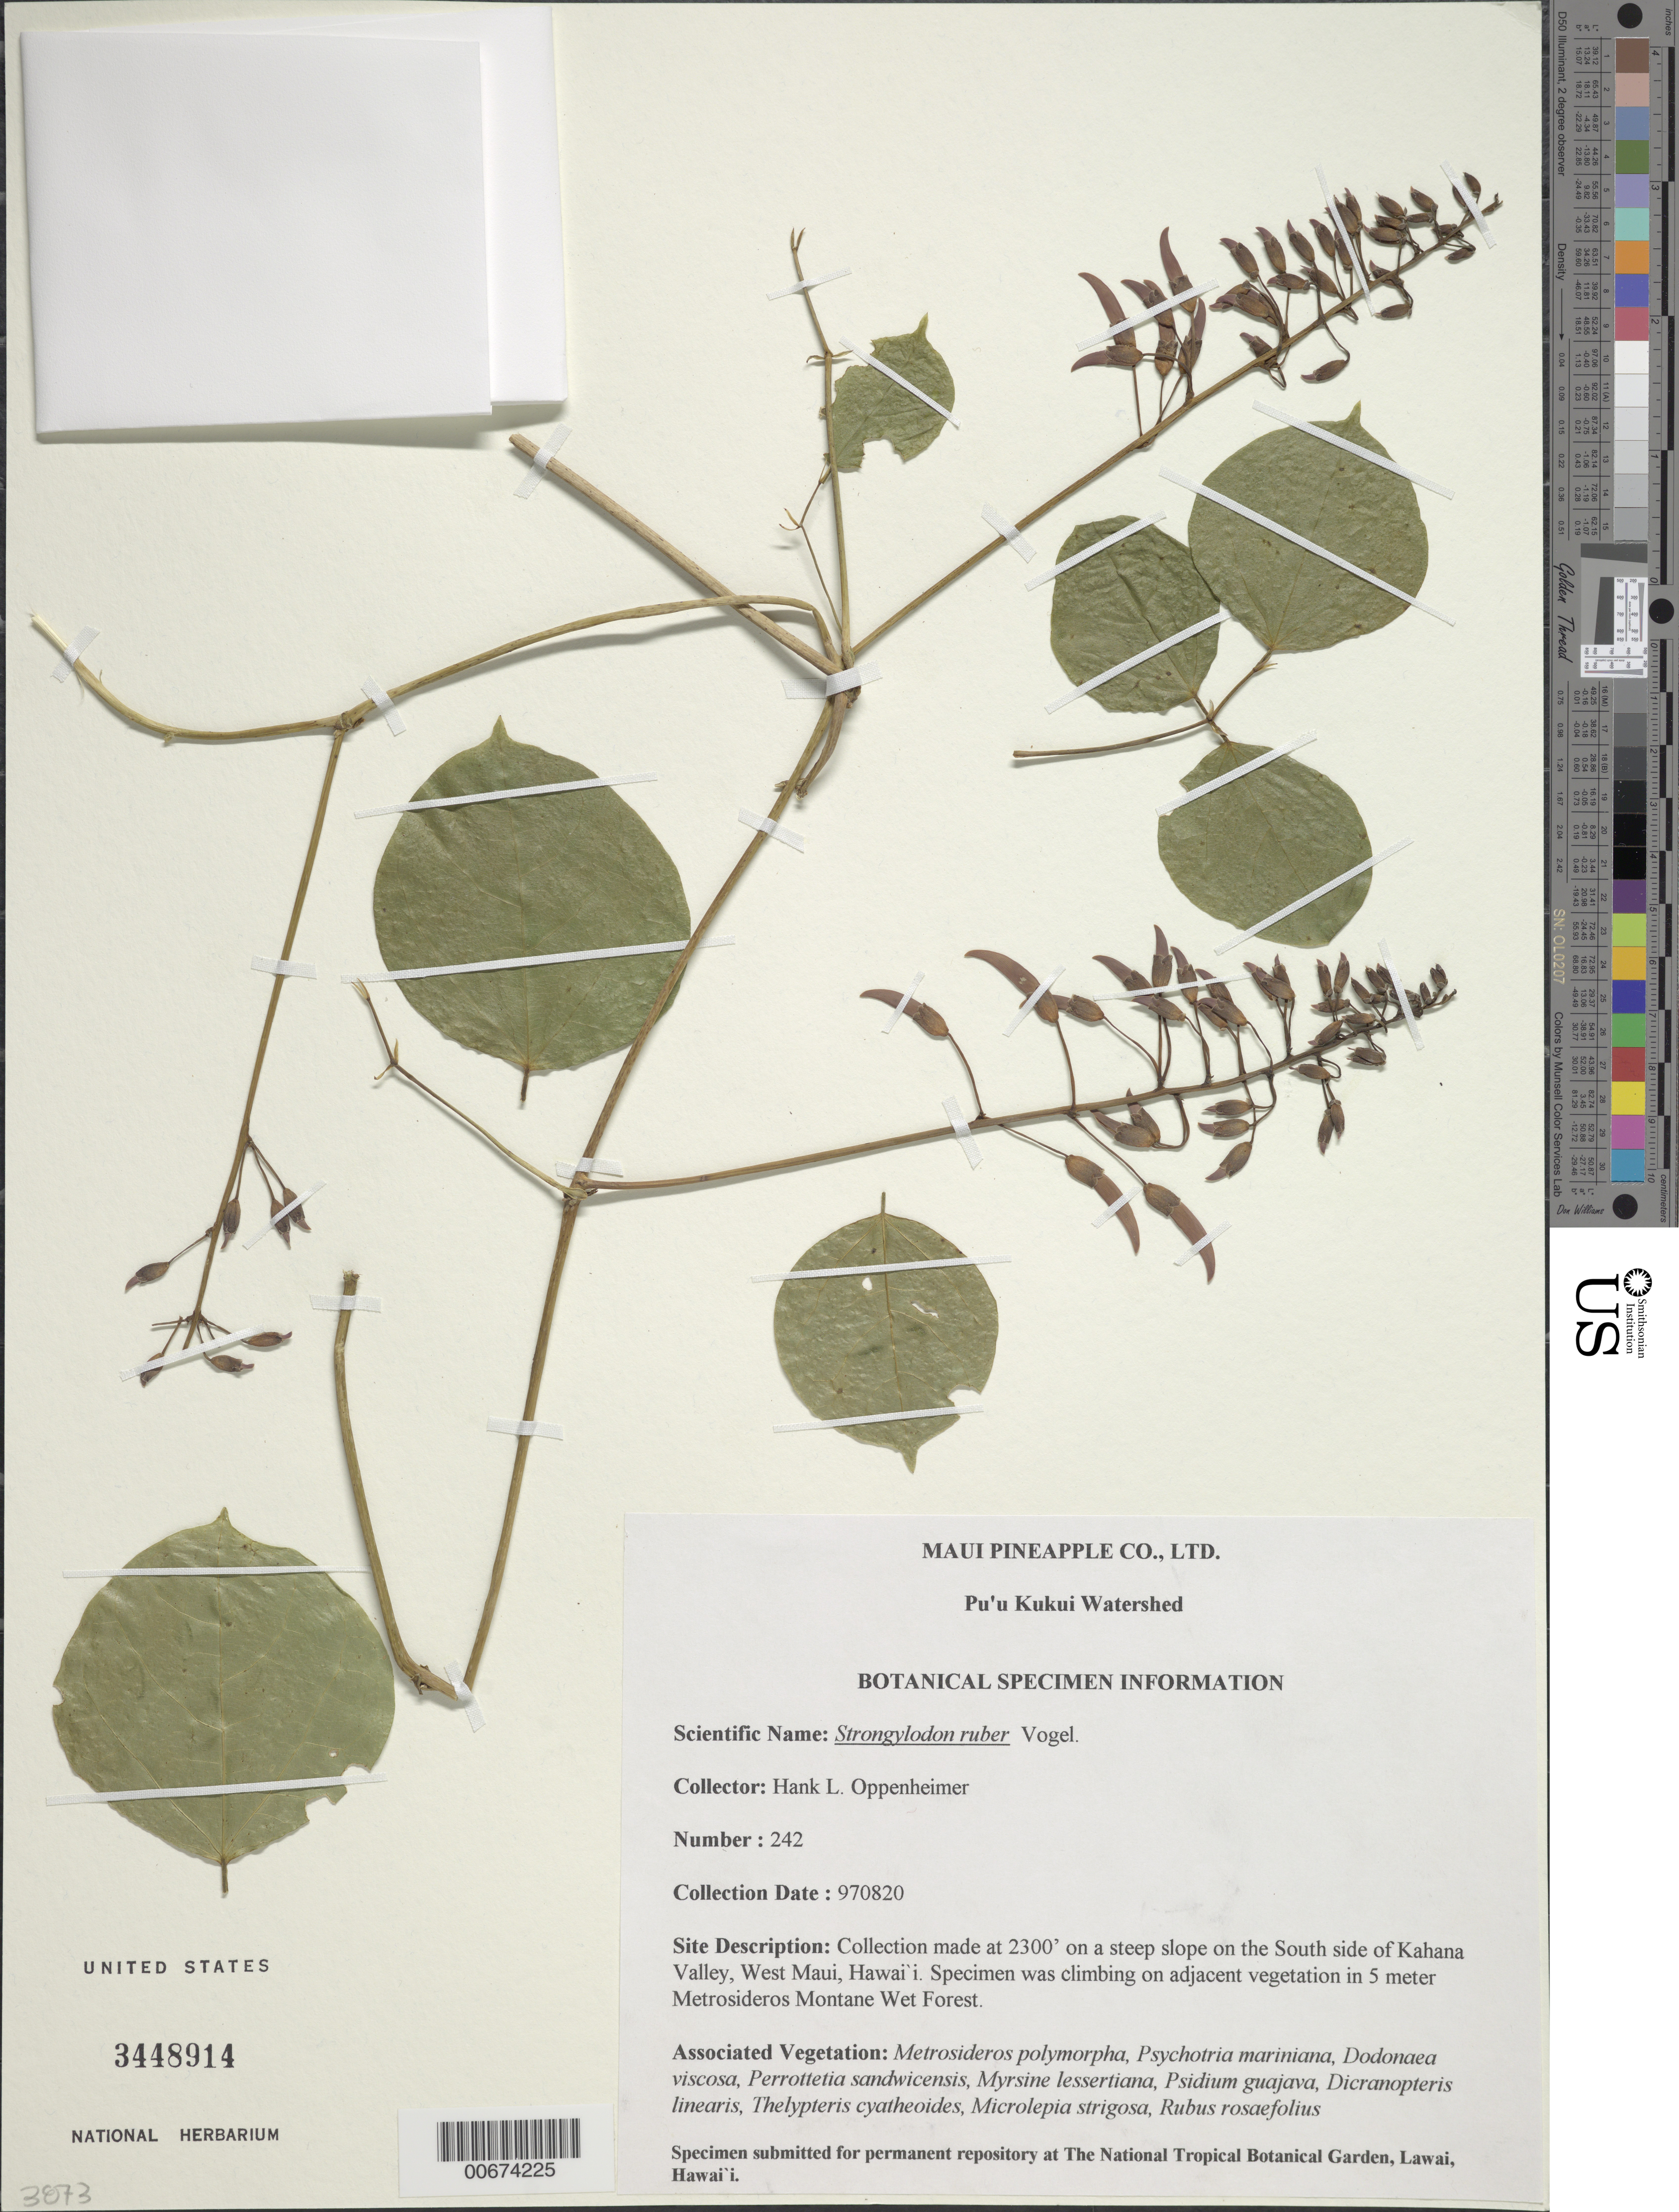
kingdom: Plantae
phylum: Tracheophyta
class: Magnoliopsida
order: Fabales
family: Fabaceae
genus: Strongylodon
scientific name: Strongylodon ruber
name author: Vogel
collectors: H. L. Oppenheimer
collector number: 242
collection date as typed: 20 Aug 1997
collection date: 1997-08-20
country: United States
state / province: Hawaii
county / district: Maui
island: Maui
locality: steep slope on the South side of Kahana Valley, W Maui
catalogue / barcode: US 3448914